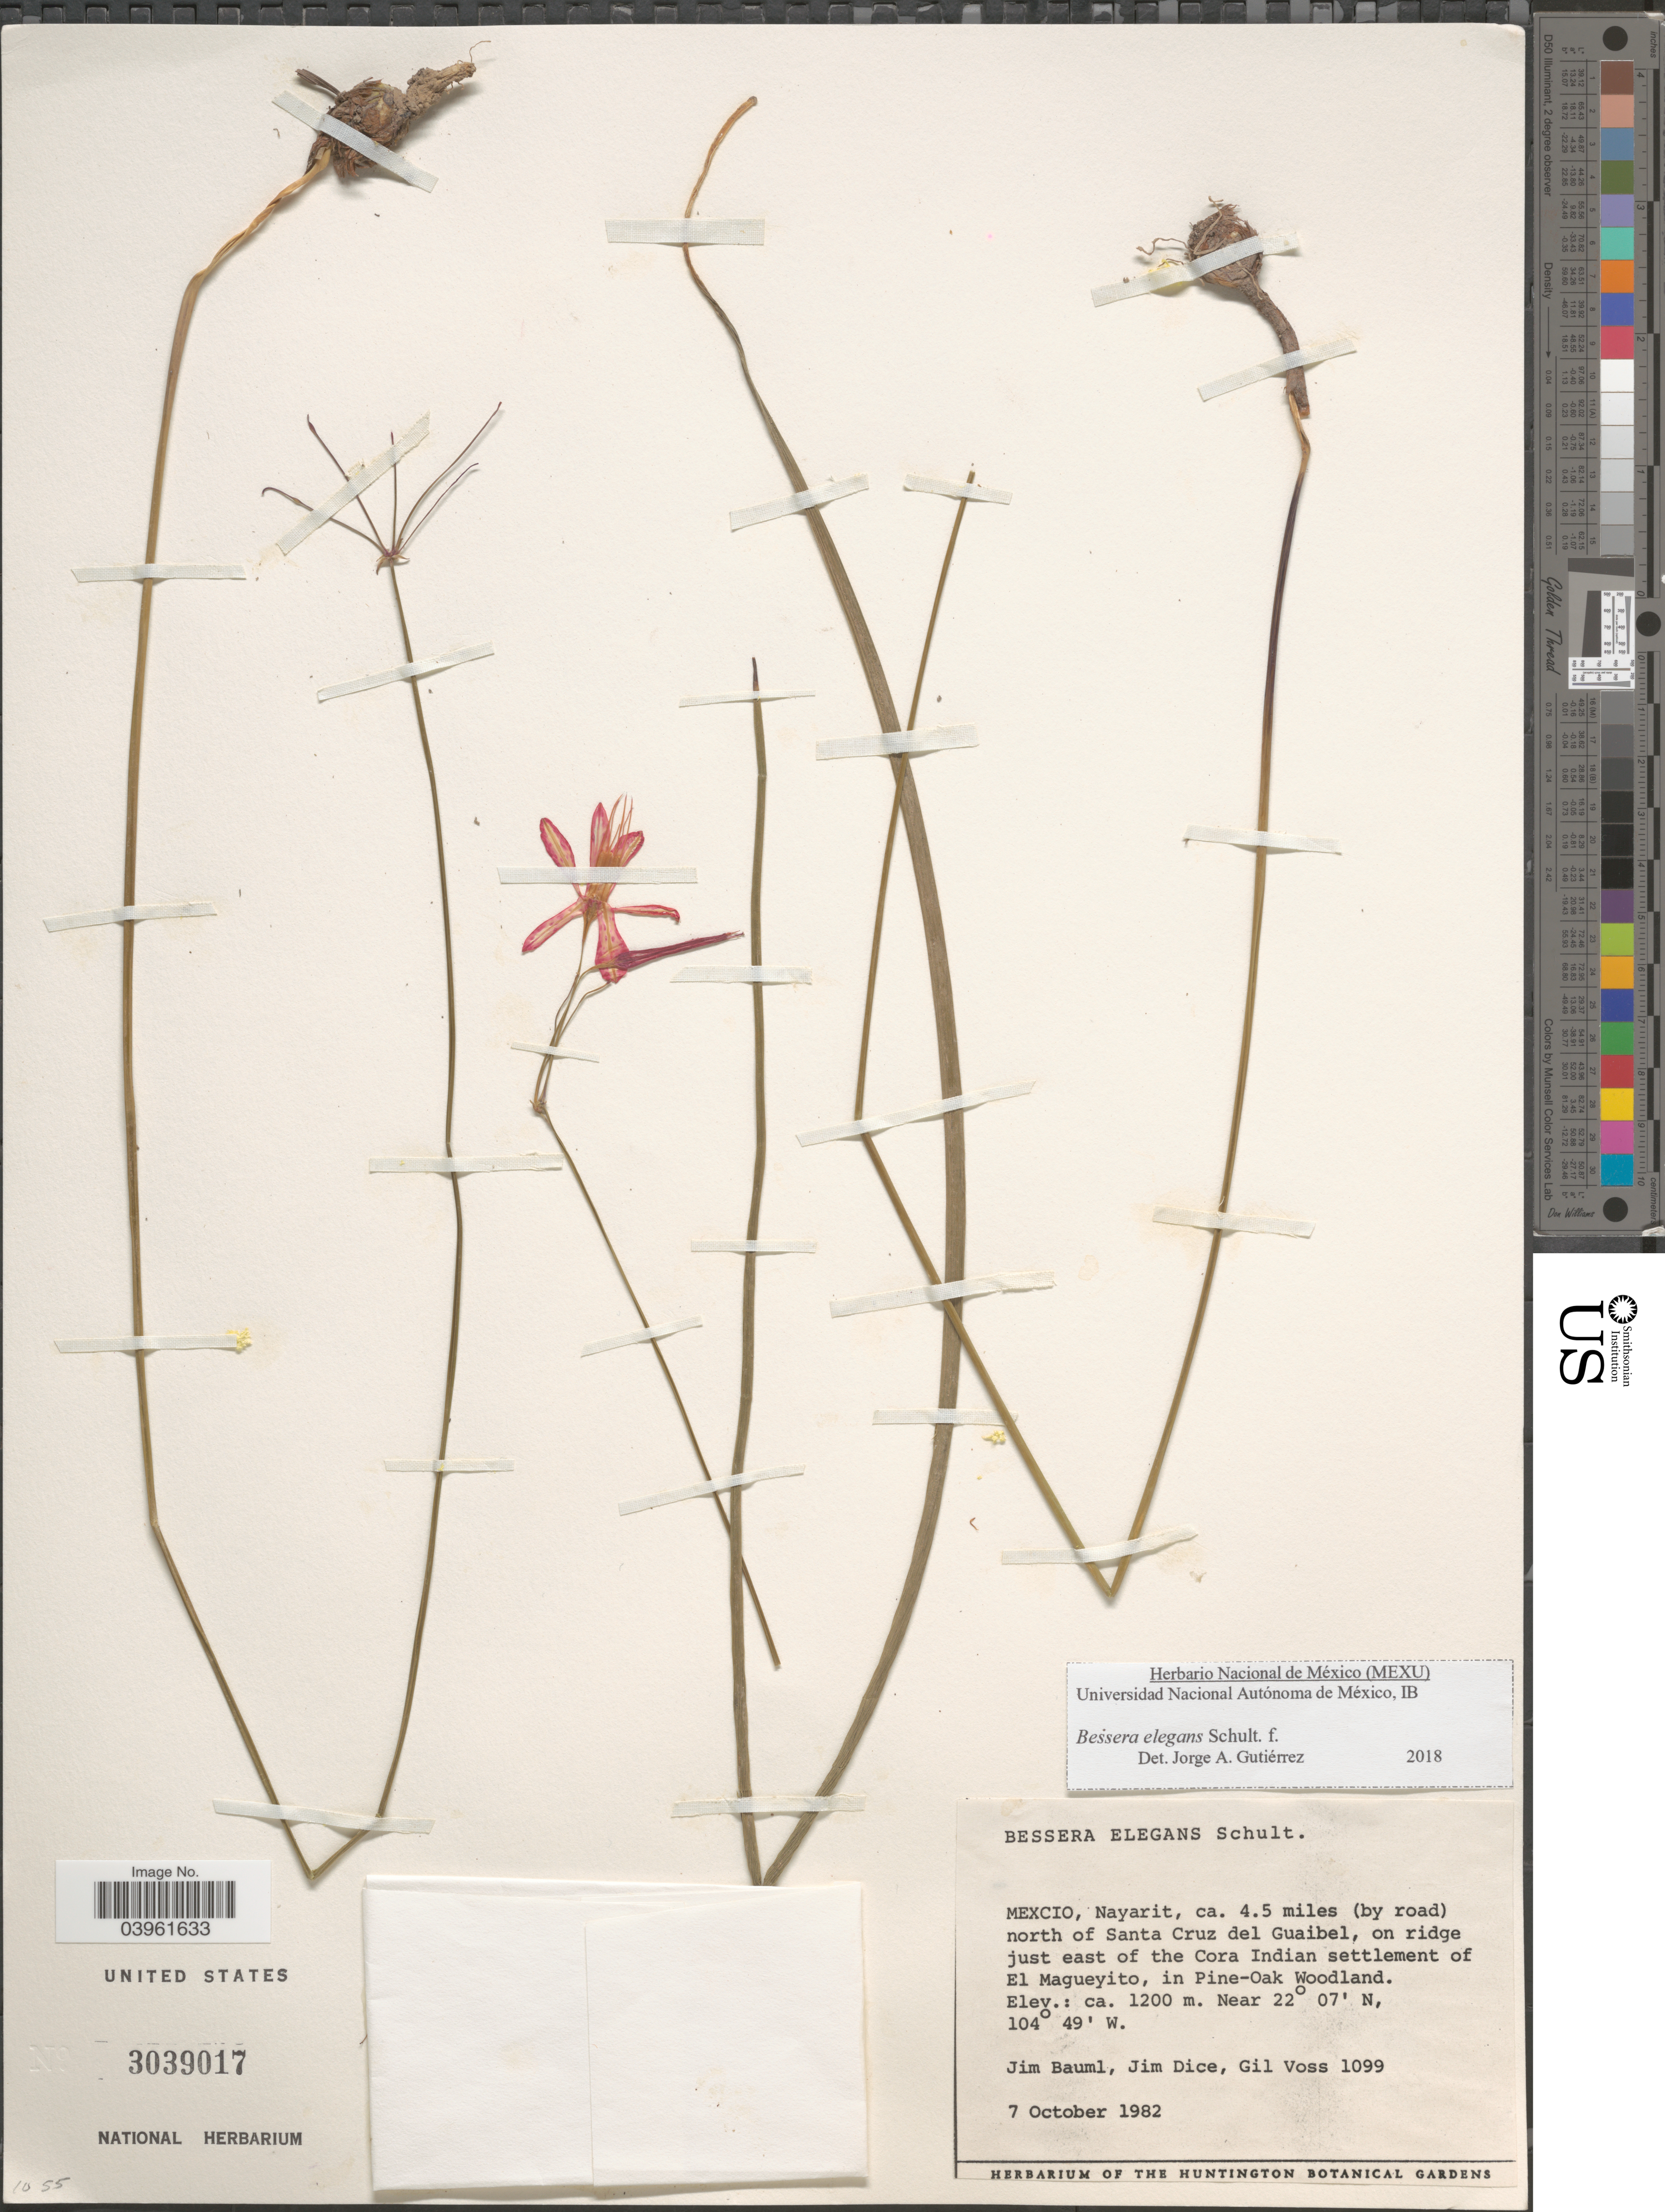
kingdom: Plantae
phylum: Tracheophyta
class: Liliopsida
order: Asparagales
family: Asparagaceae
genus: Bessera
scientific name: Bessera elegans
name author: Schult. f.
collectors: J. Bauml, J. Dice & G. Voss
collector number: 1099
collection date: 1982-10-07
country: Mexico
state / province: Nayarit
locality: Ca. 4.5 miles (by road) north of Santa Cruz del Guaibel, on ridge just east of the Cora Indian settlement of El Magueyito, in Pine-Oak Woodland.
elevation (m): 1200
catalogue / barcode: US 3039017